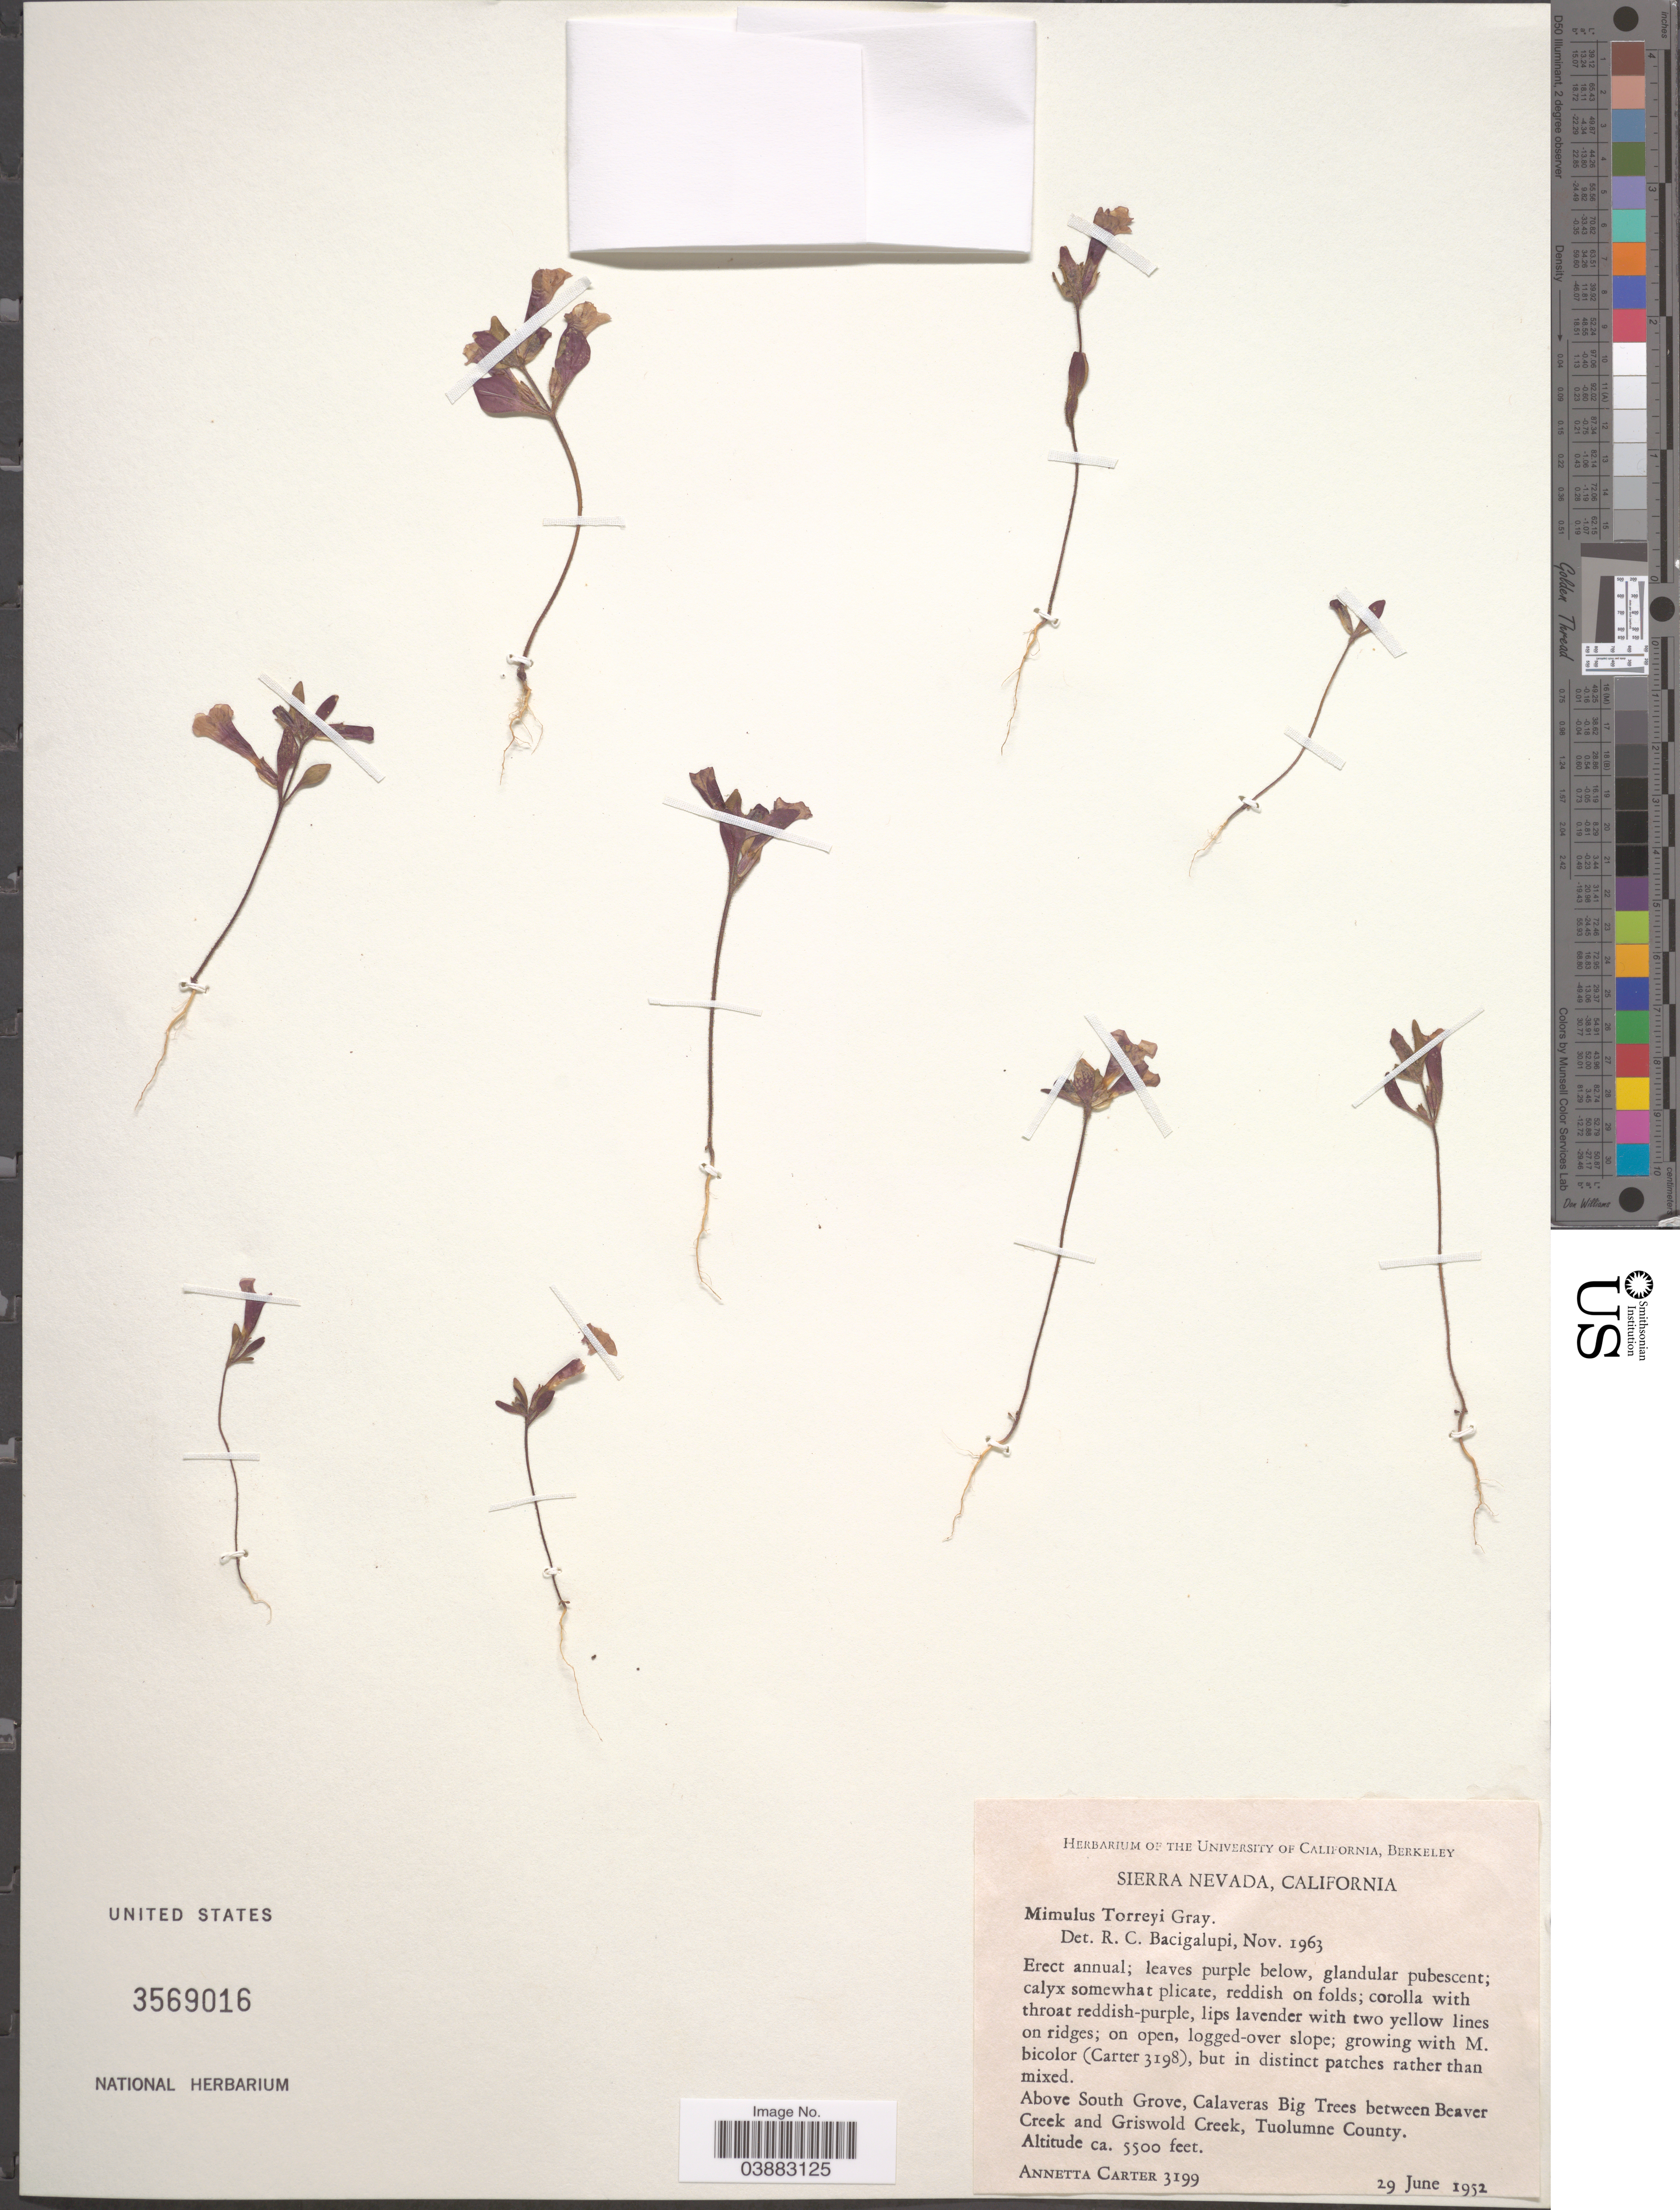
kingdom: Plantae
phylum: Tracheophyta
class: Magnoliopsida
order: Lamiales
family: Phrymaceae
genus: Mimulus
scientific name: Mimulus torreyi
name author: A. Gray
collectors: A. Carter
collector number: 3199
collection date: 1952-06-29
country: United States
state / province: California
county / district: Tuolumne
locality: Sierra Nevada. Above South Grove, Calaveras Big Trees between Beaver Creek and Griswold Creek, Tuolumne County.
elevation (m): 1676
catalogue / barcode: US 3569016